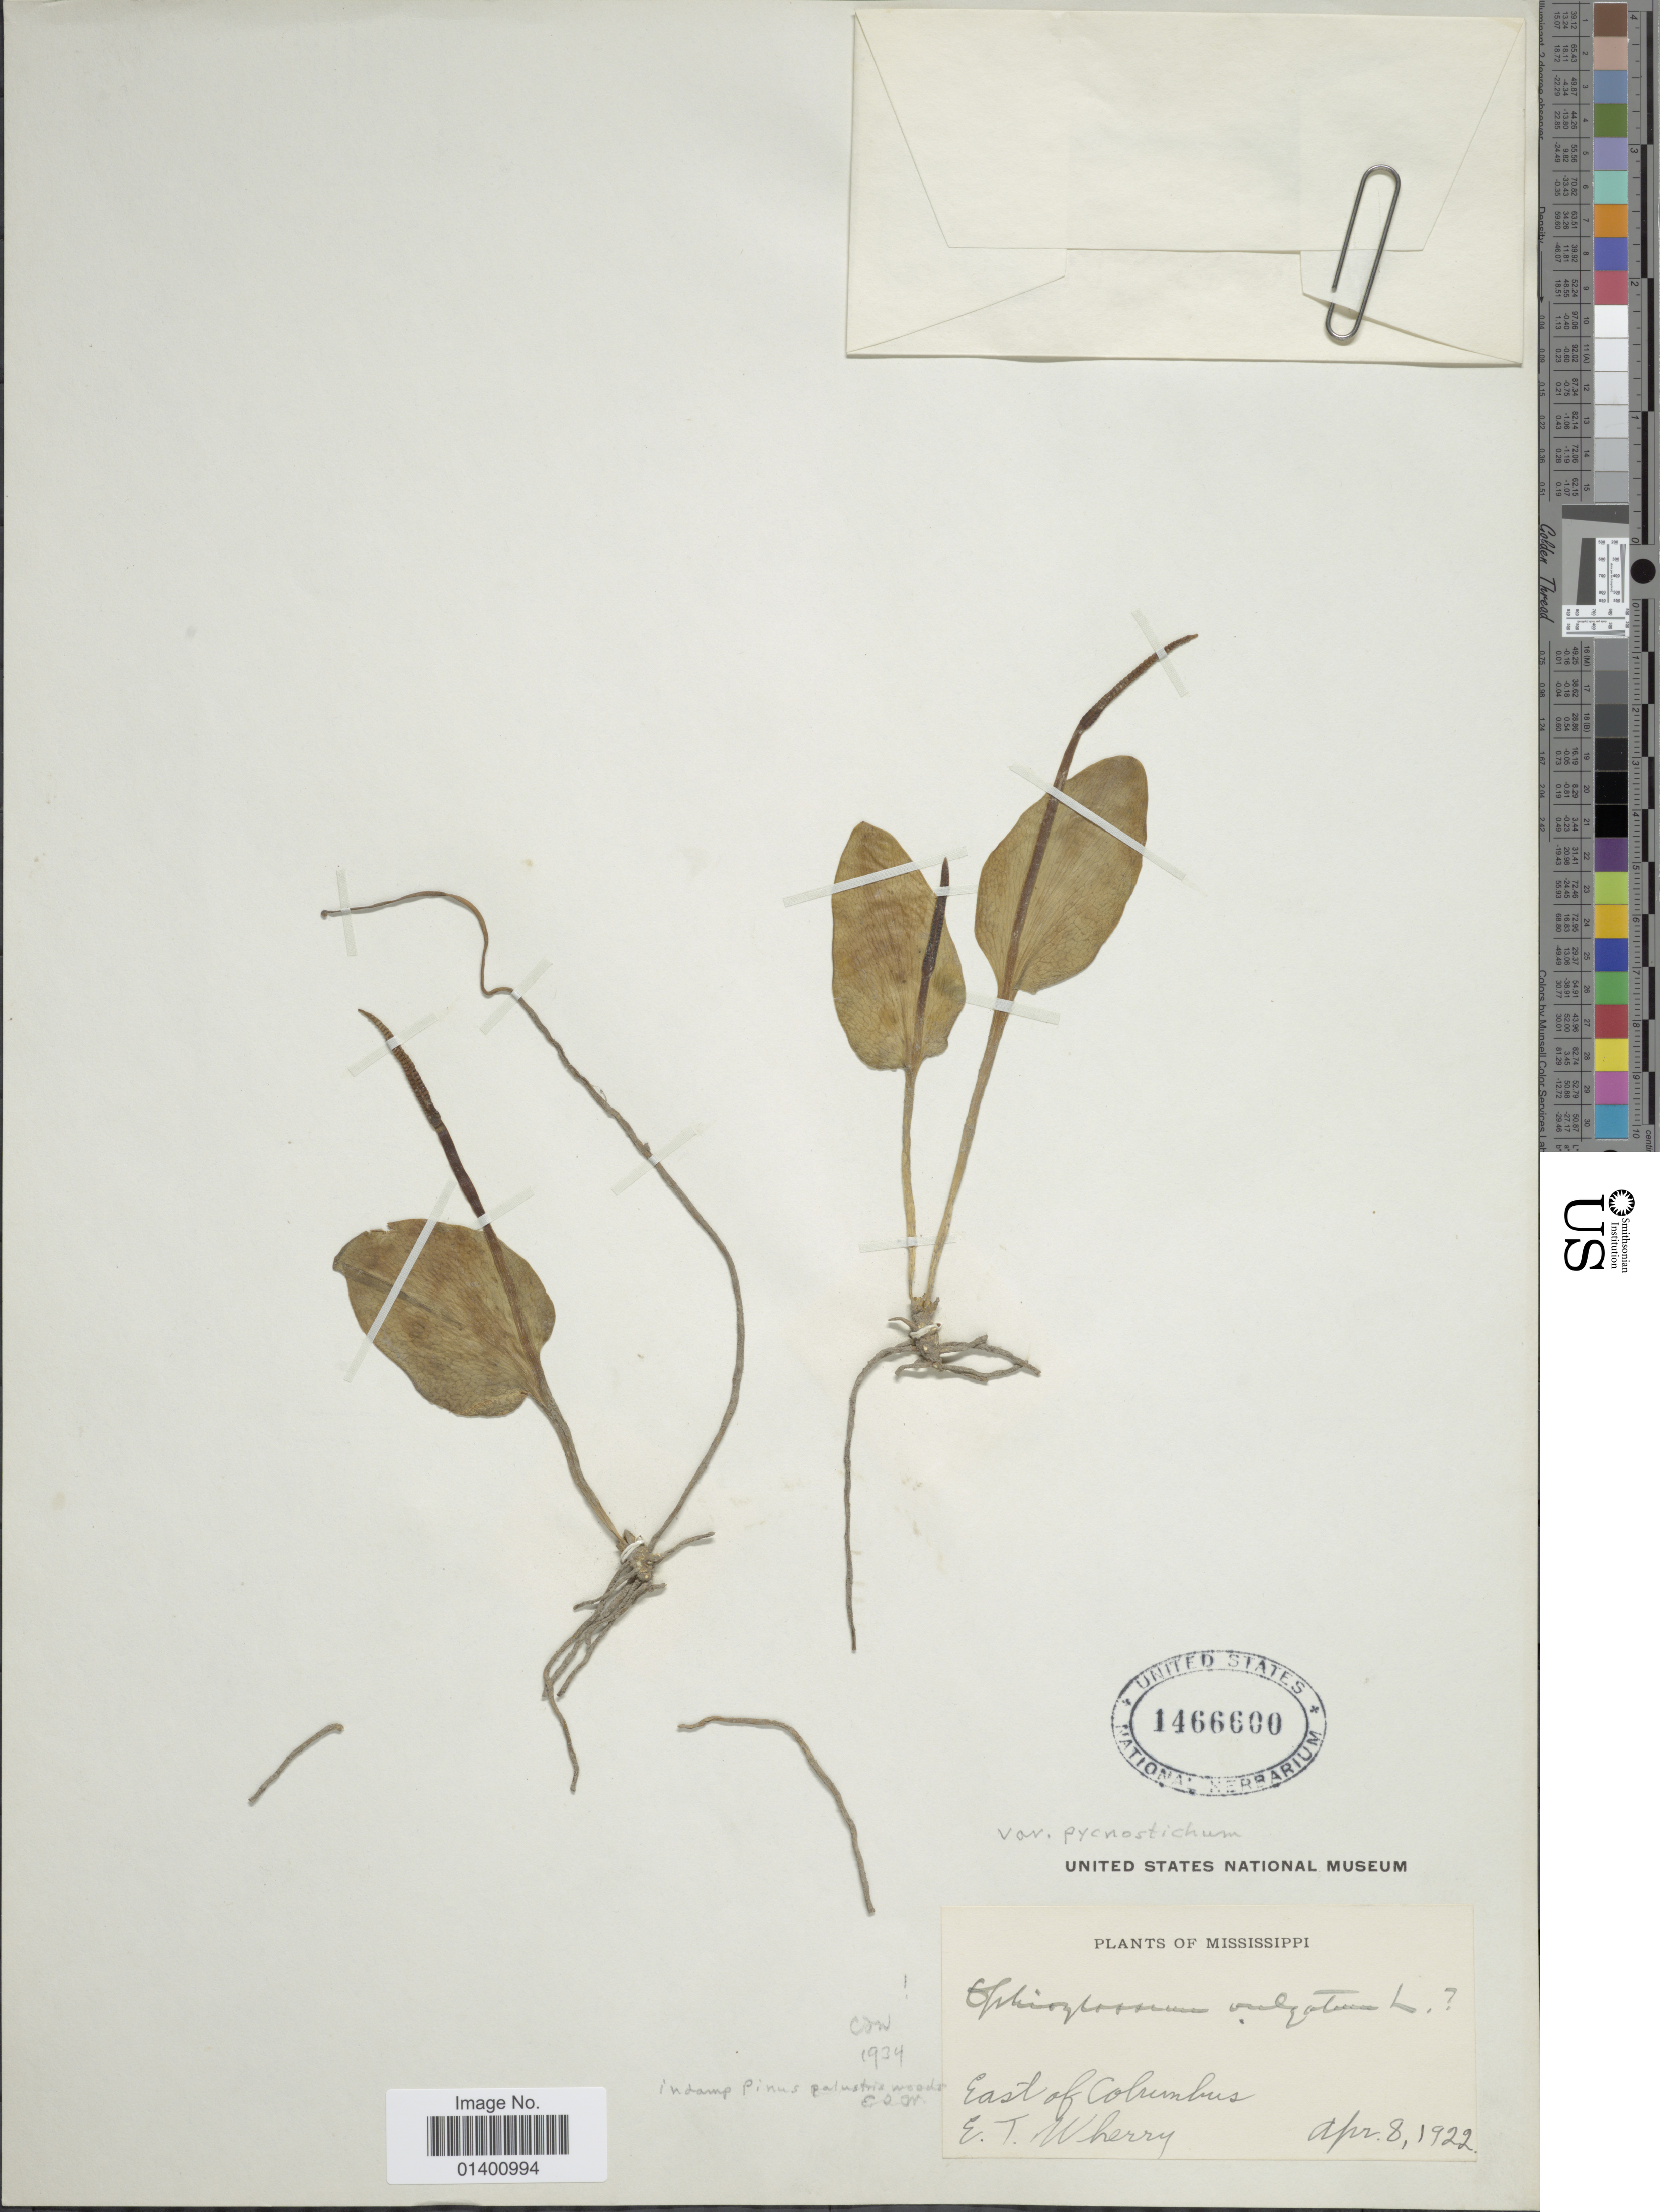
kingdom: Plantae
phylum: Tracheophyta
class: Polypodiopsida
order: Ophioglossales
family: Ophioglossaceae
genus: Ophioglossum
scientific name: Ophioglossum vulgatum var. pycnostichum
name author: Fernald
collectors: E. T. Wherry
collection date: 1922-04-08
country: United States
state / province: Mississippi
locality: East of Columbus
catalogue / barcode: US 1466600